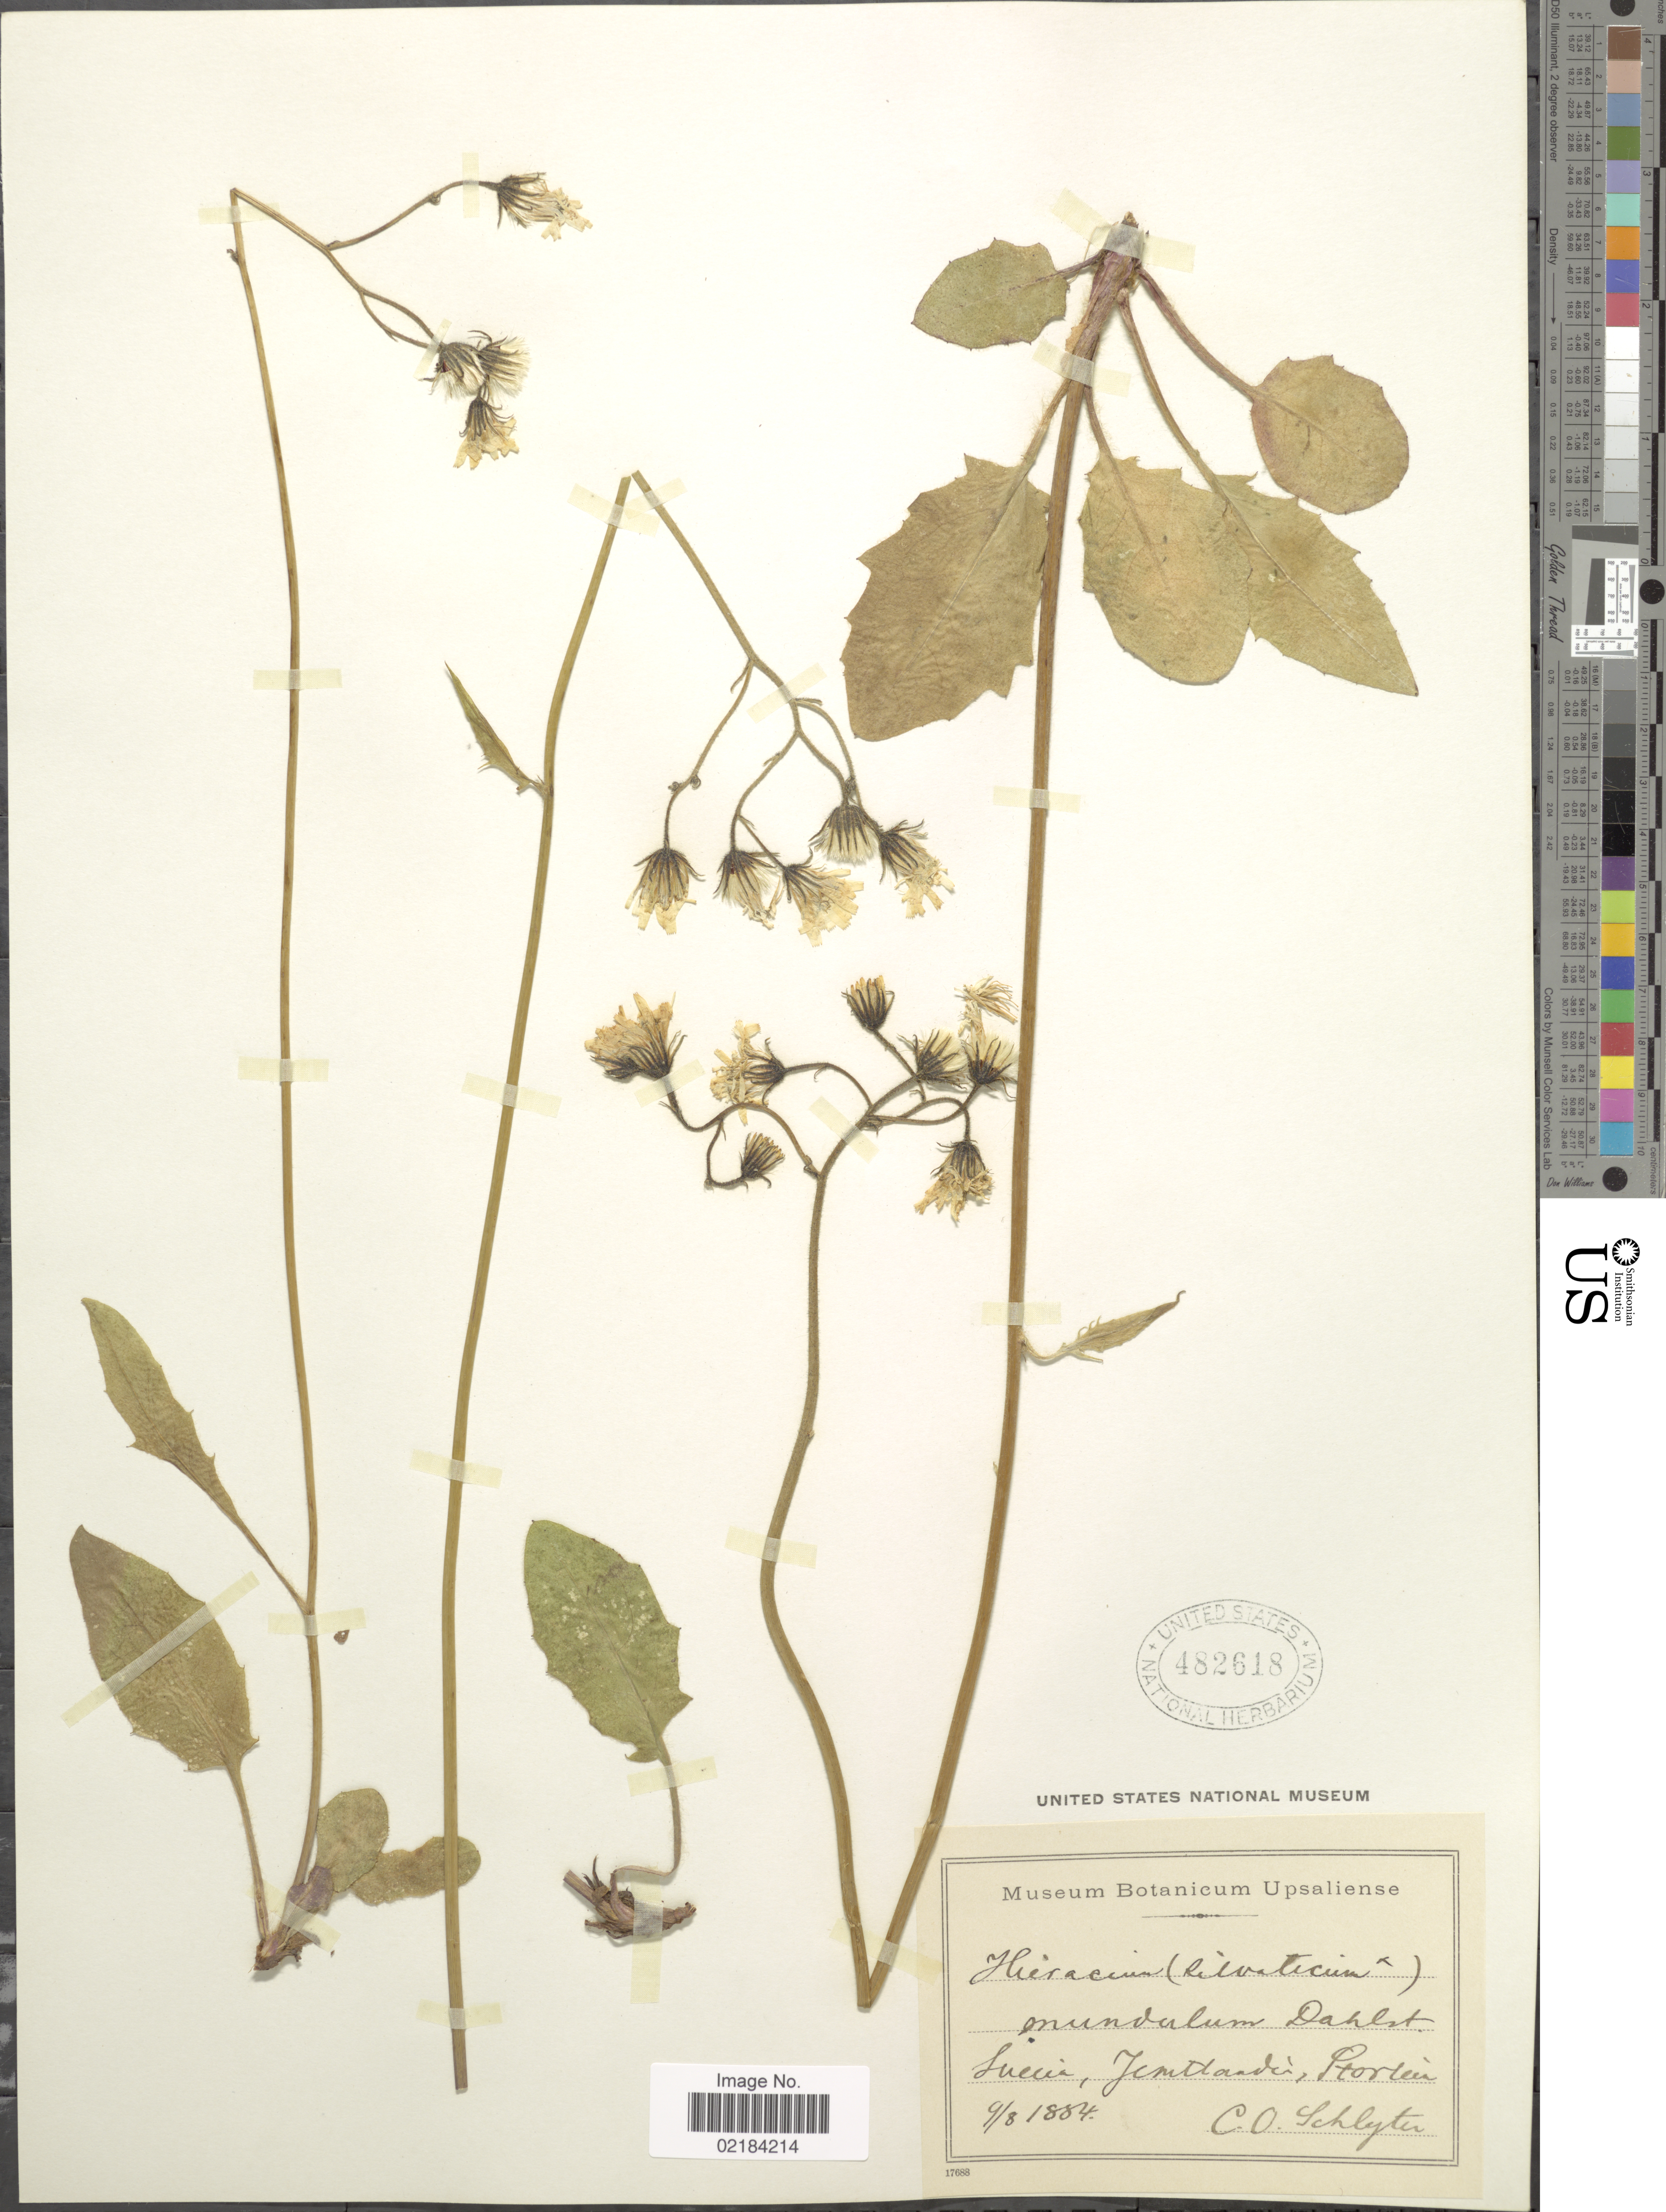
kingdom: Plantae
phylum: Tracheophyta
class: Magnoliopsida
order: Asterales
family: Asteraceae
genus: Hieracium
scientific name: Hieracium sylvaticum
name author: (L.) Gouan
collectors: C. Schlyter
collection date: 1884-08-09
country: Sweden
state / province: Jämtland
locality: Jemtlandia, Stor [illegible text]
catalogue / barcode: US 482618